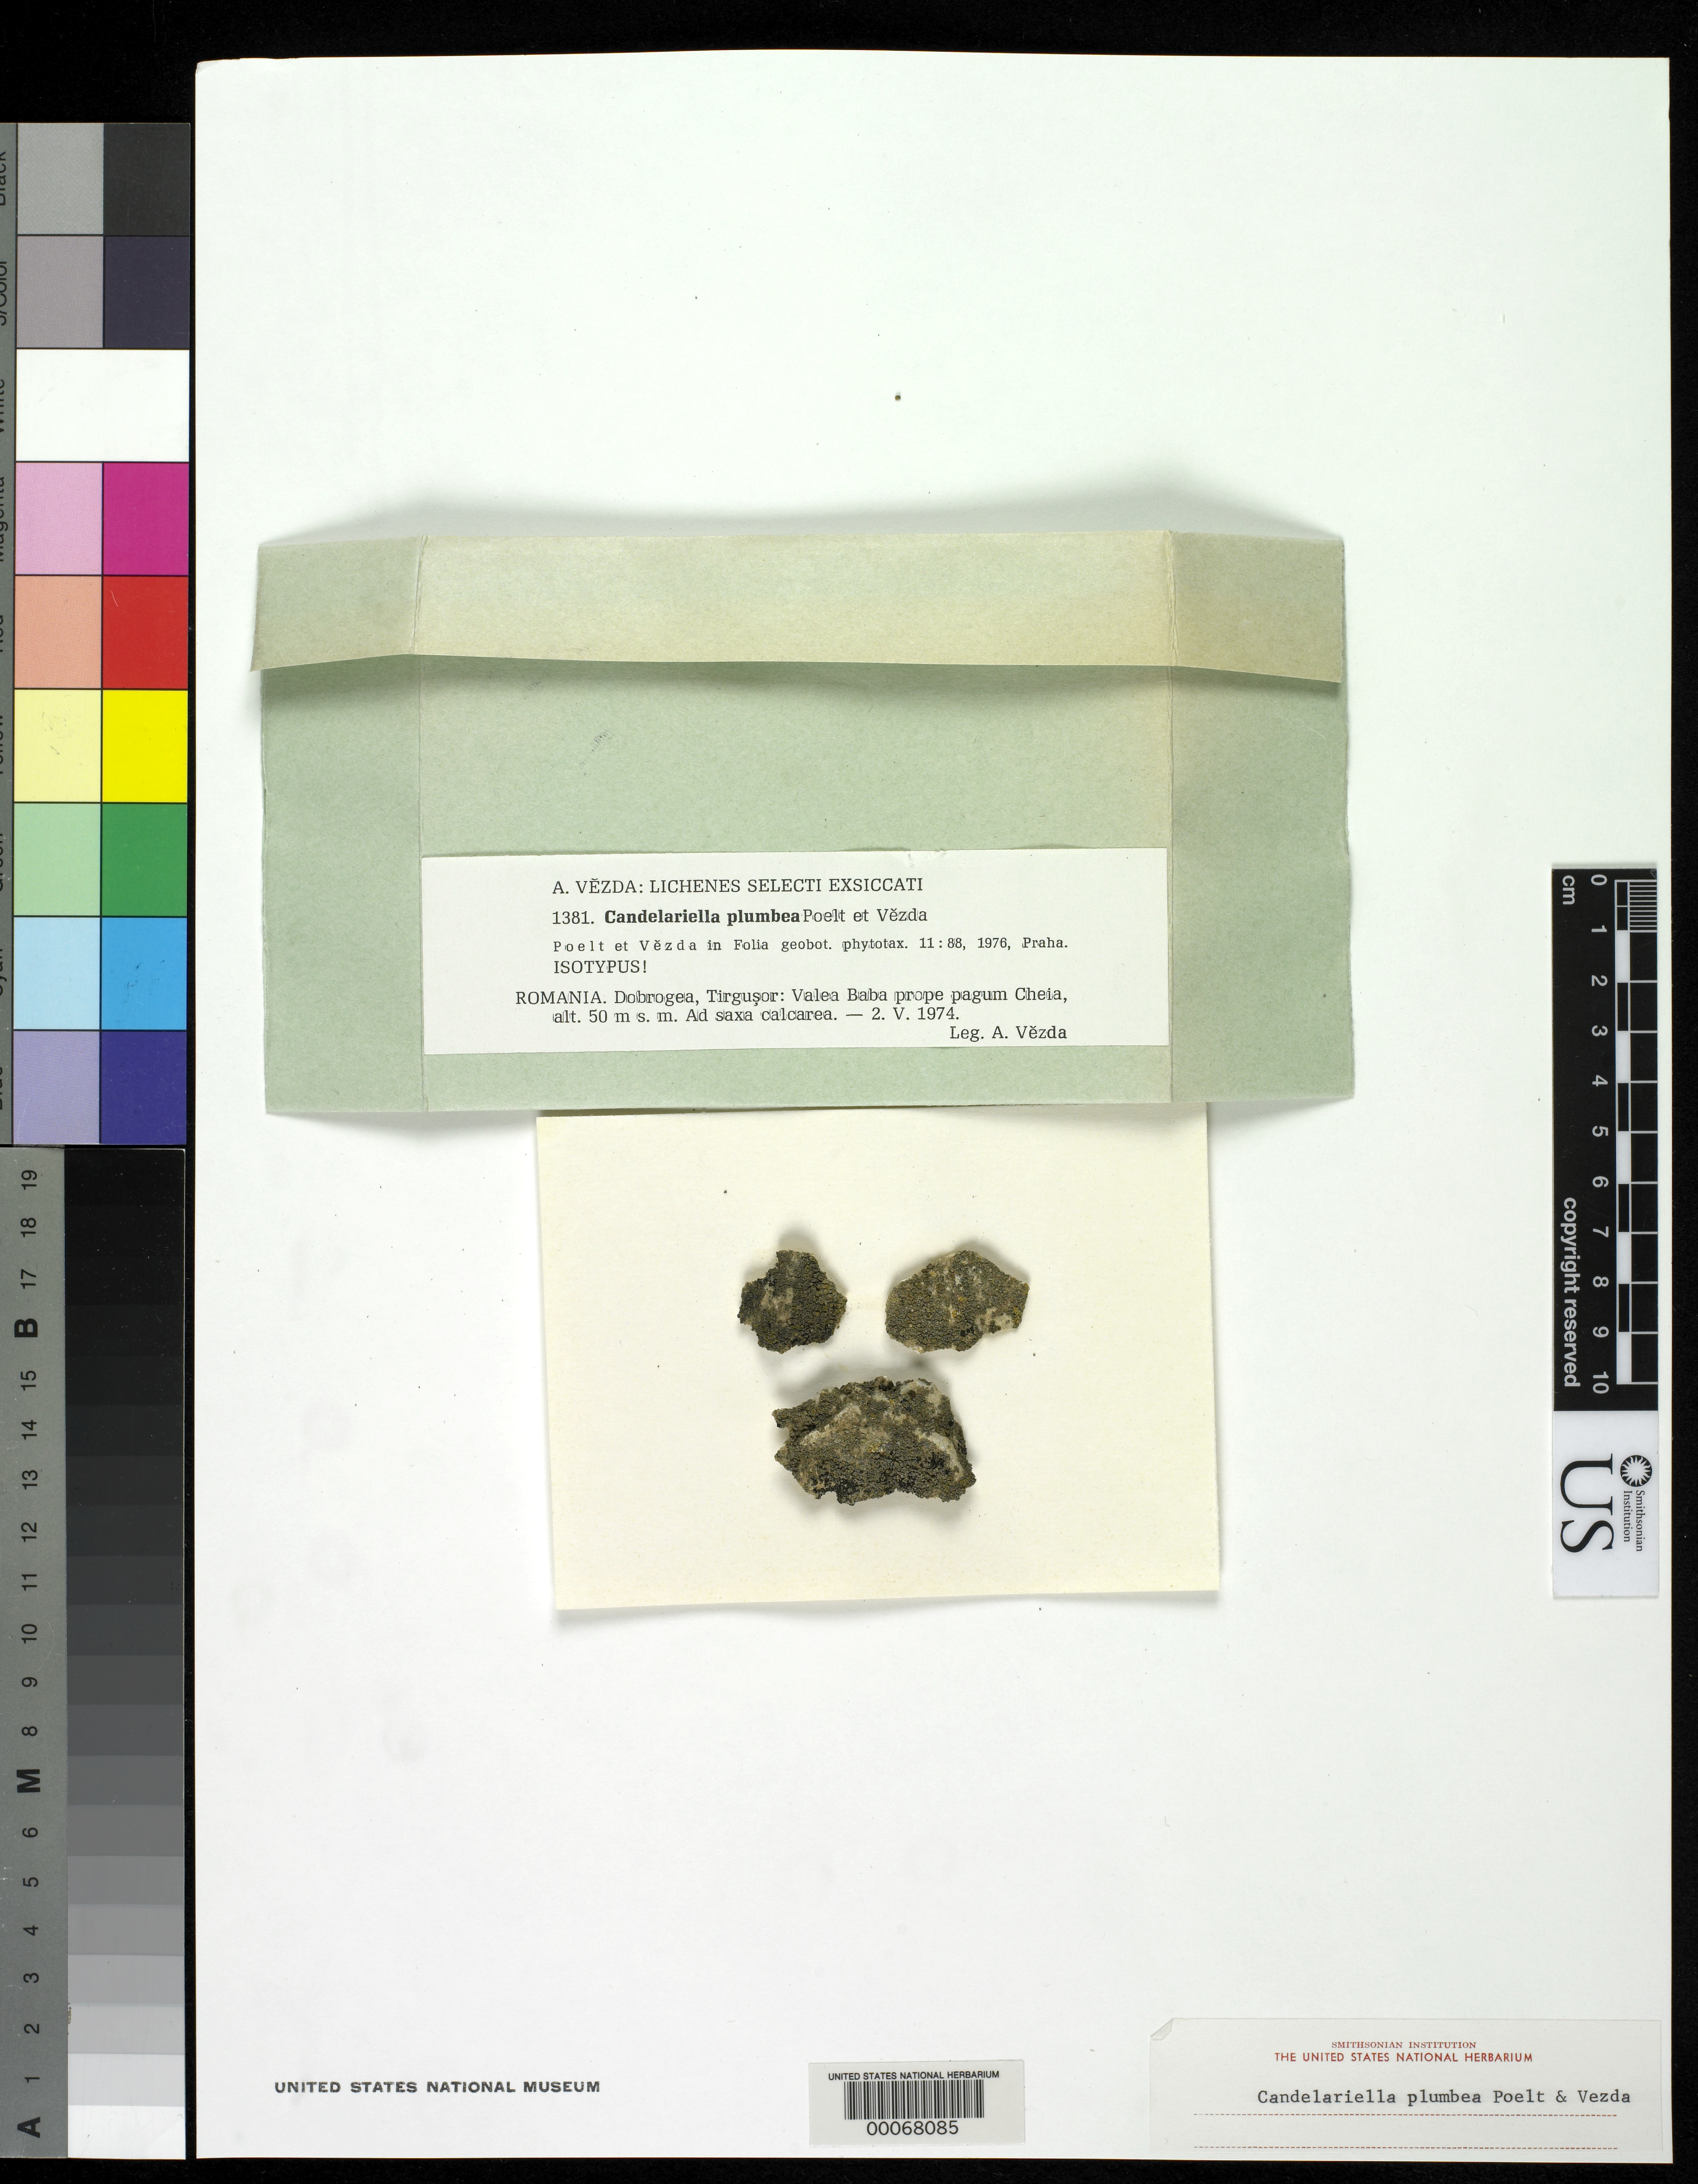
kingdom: Fungi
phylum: Ascomycota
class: Candelariomycetes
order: Candelariales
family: Candelariaceae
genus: Candelariella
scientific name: Candelariella plumbea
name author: Poelt & Vezda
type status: Isotype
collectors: A. Vezda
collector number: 1381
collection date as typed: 02 May 1974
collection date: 1974-05-02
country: Romania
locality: Dobrogea, Tirgusor, Valea Baba prope pagum Cheia. [Dobrogea, Tirgusor, Valea Baba near the village of Cheia?].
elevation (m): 50